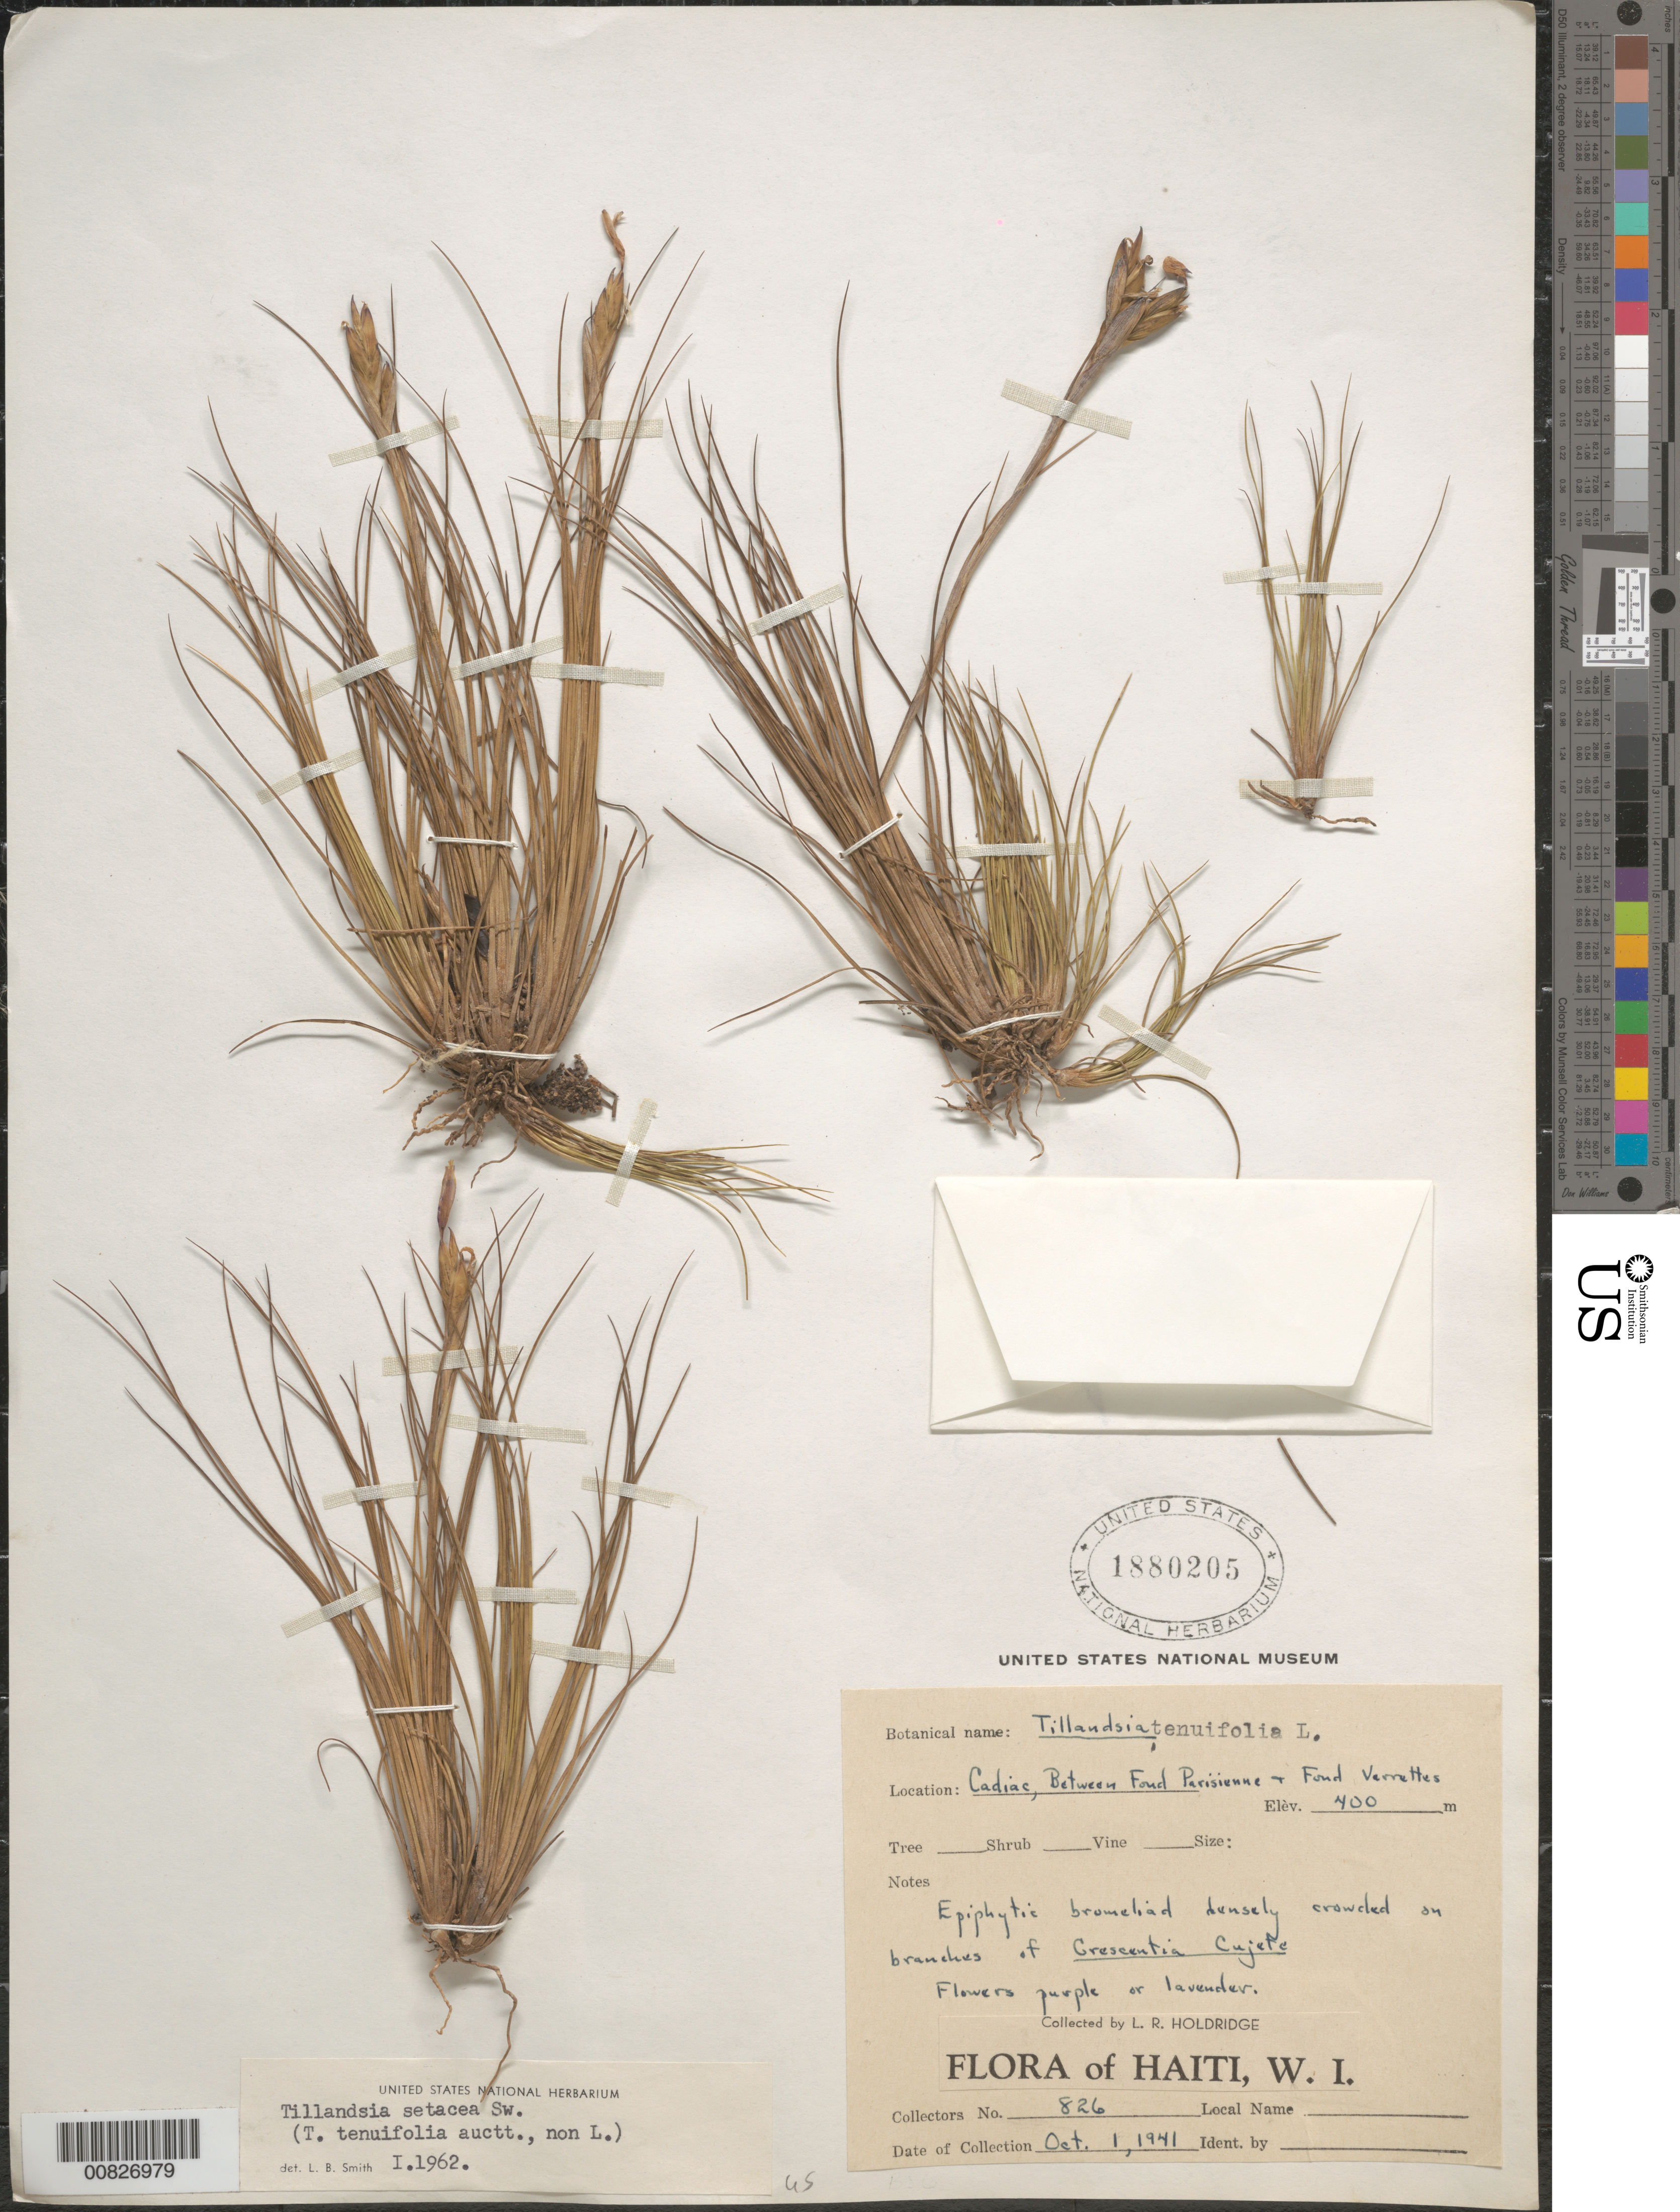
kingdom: Plantae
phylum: Tracheophyta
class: Liliopsida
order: Poales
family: Bromeliaceae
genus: Tillandsia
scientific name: Tillandsia setacea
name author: Sw.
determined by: Smith, Lyman B., (US), NMNH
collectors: L. Holdridge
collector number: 826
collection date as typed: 01 Oct 1941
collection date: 1941-10-01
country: Haiti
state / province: Grand'Anse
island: Hispaniola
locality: Cadiac, between Fond Parisienne and Fond Verrettes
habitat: On branches of Crescentia cujete.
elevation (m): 400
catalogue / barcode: US 1880205